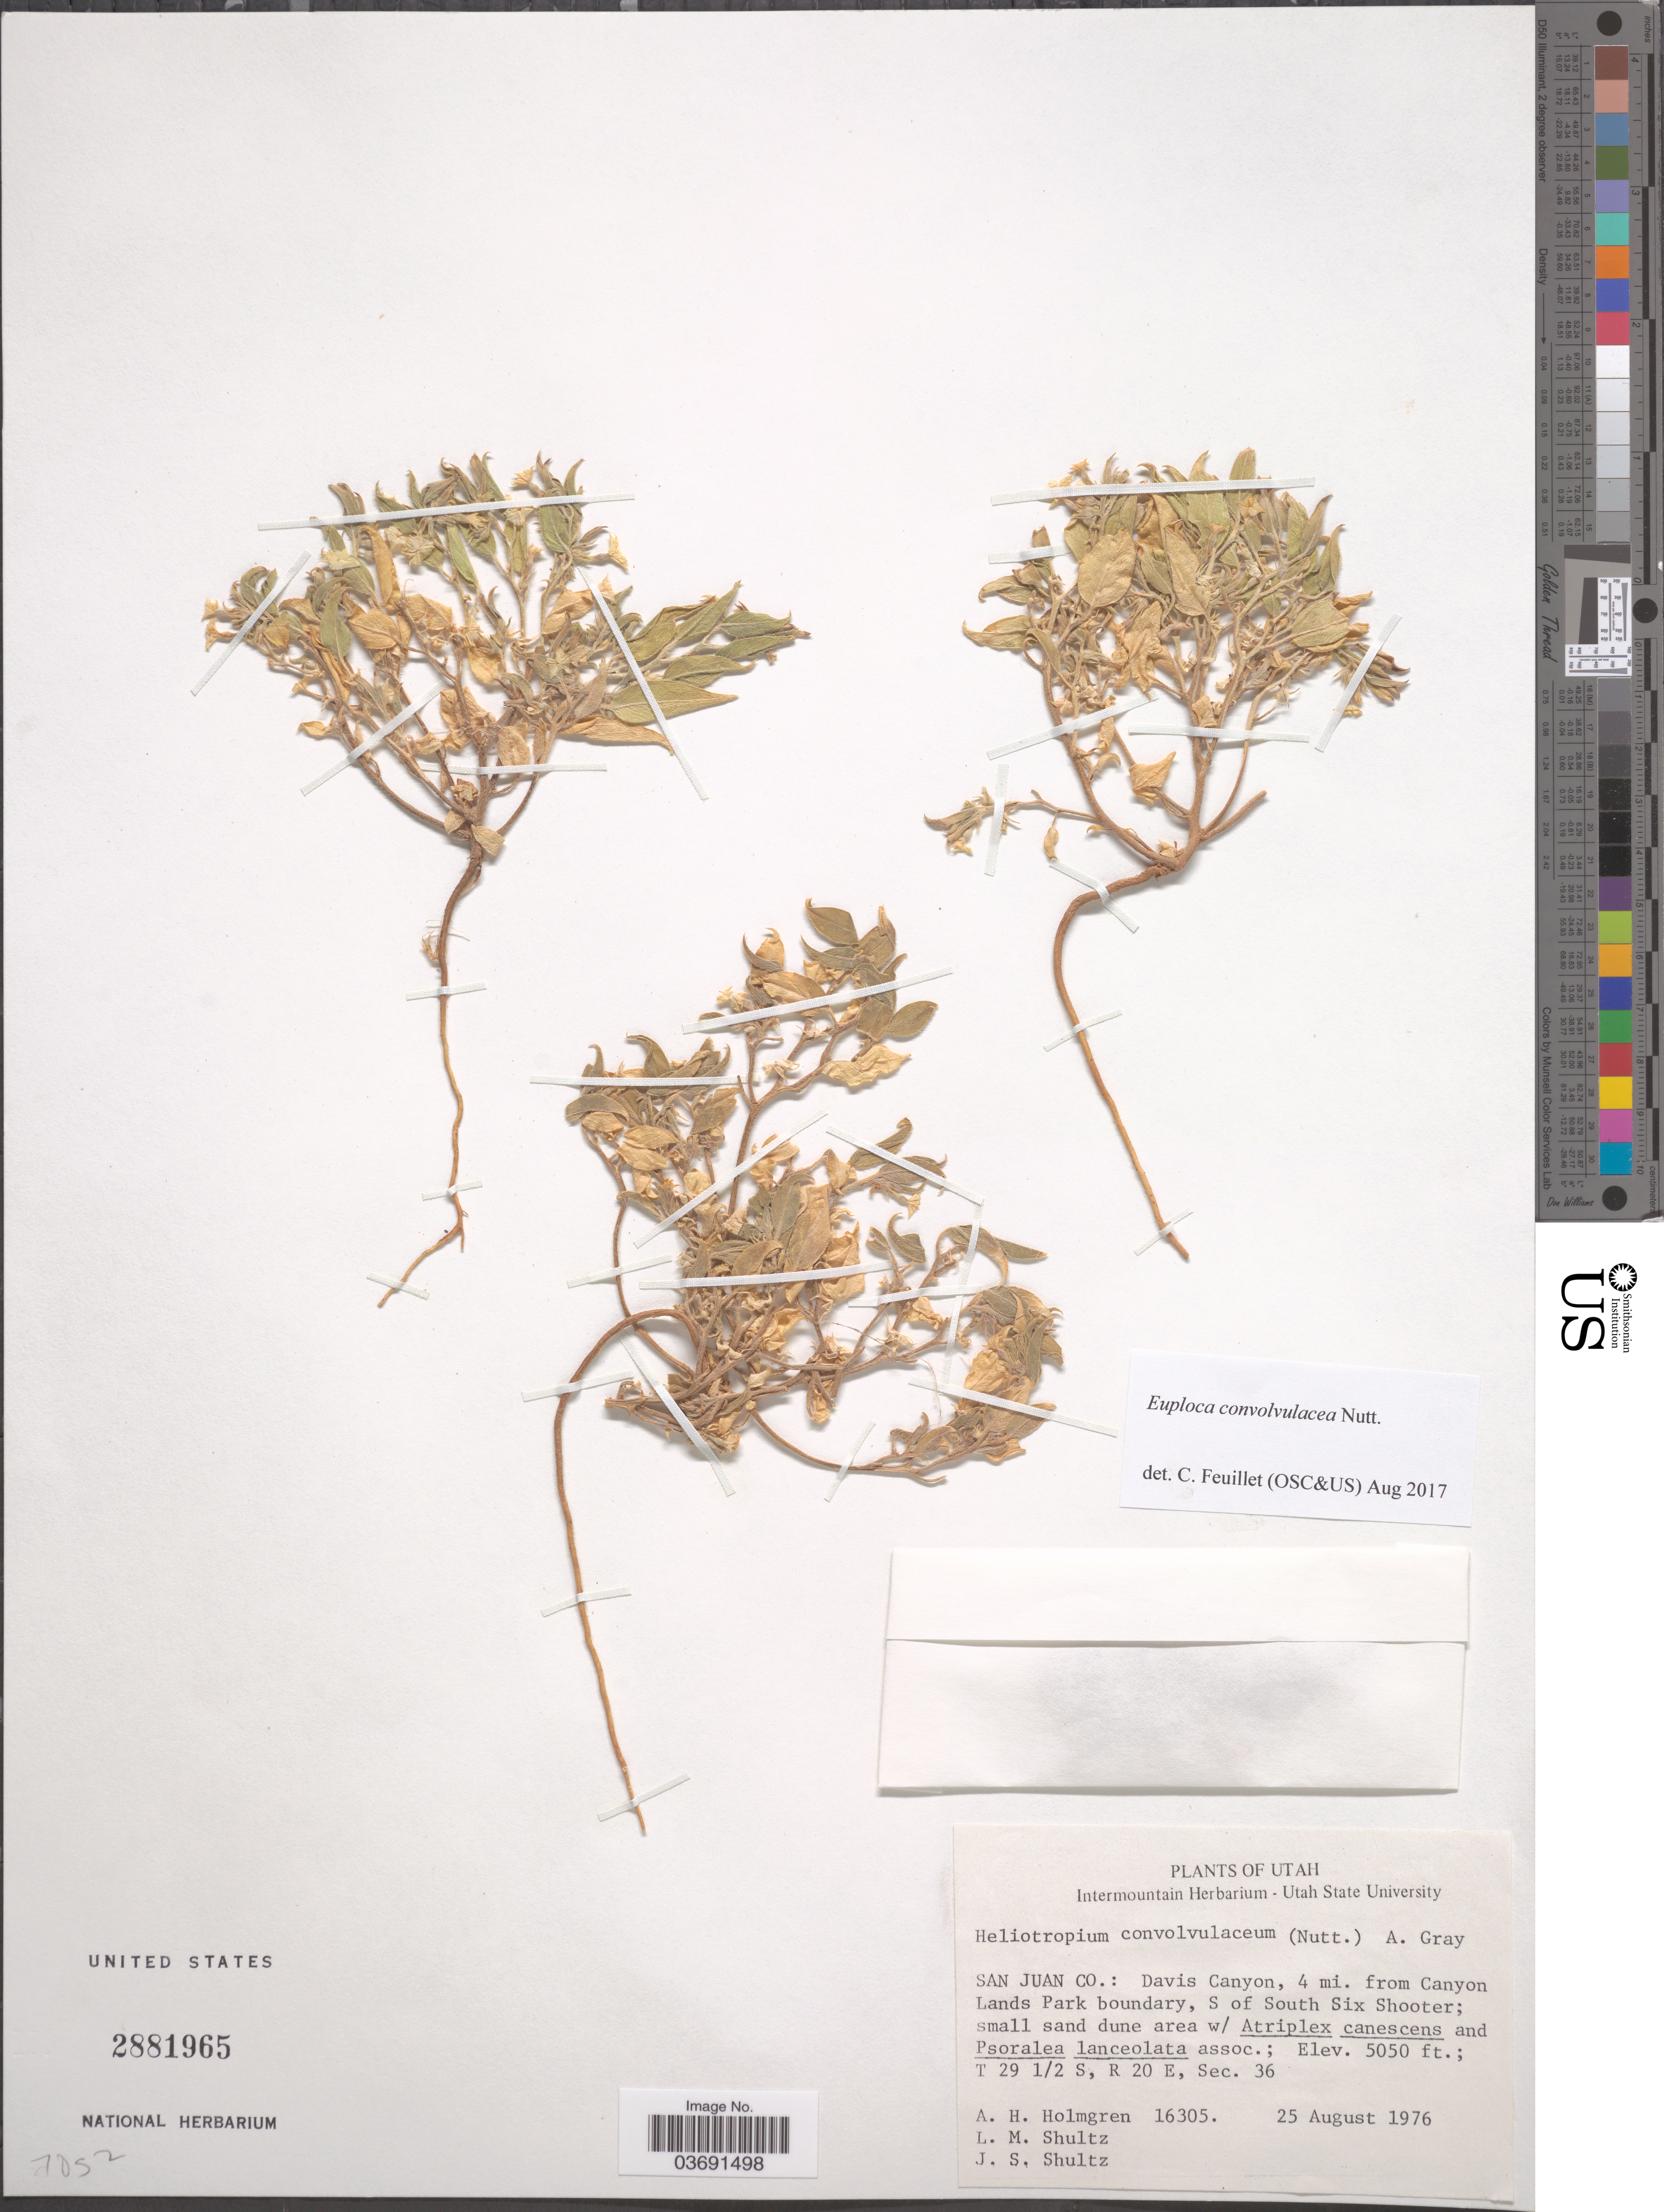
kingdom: Plantae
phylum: Tracheophyta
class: Magnoliopsida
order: Boraginales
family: Heliotropiaceae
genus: Euploca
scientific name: Euploca convolvulacea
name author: Nutt.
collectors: A. H. Holmgren, L. Shultz & J. Shultz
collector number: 16305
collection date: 1976-08-25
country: United States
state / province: Utah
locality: San Juan Co.: Davis Canyon, 4 mi. from Canyon Lands Park boundary, S of South Six Shooter. T 29 1/2 S, R 20 E, Sec. 36.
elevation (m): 1539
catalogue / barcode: US 2881965